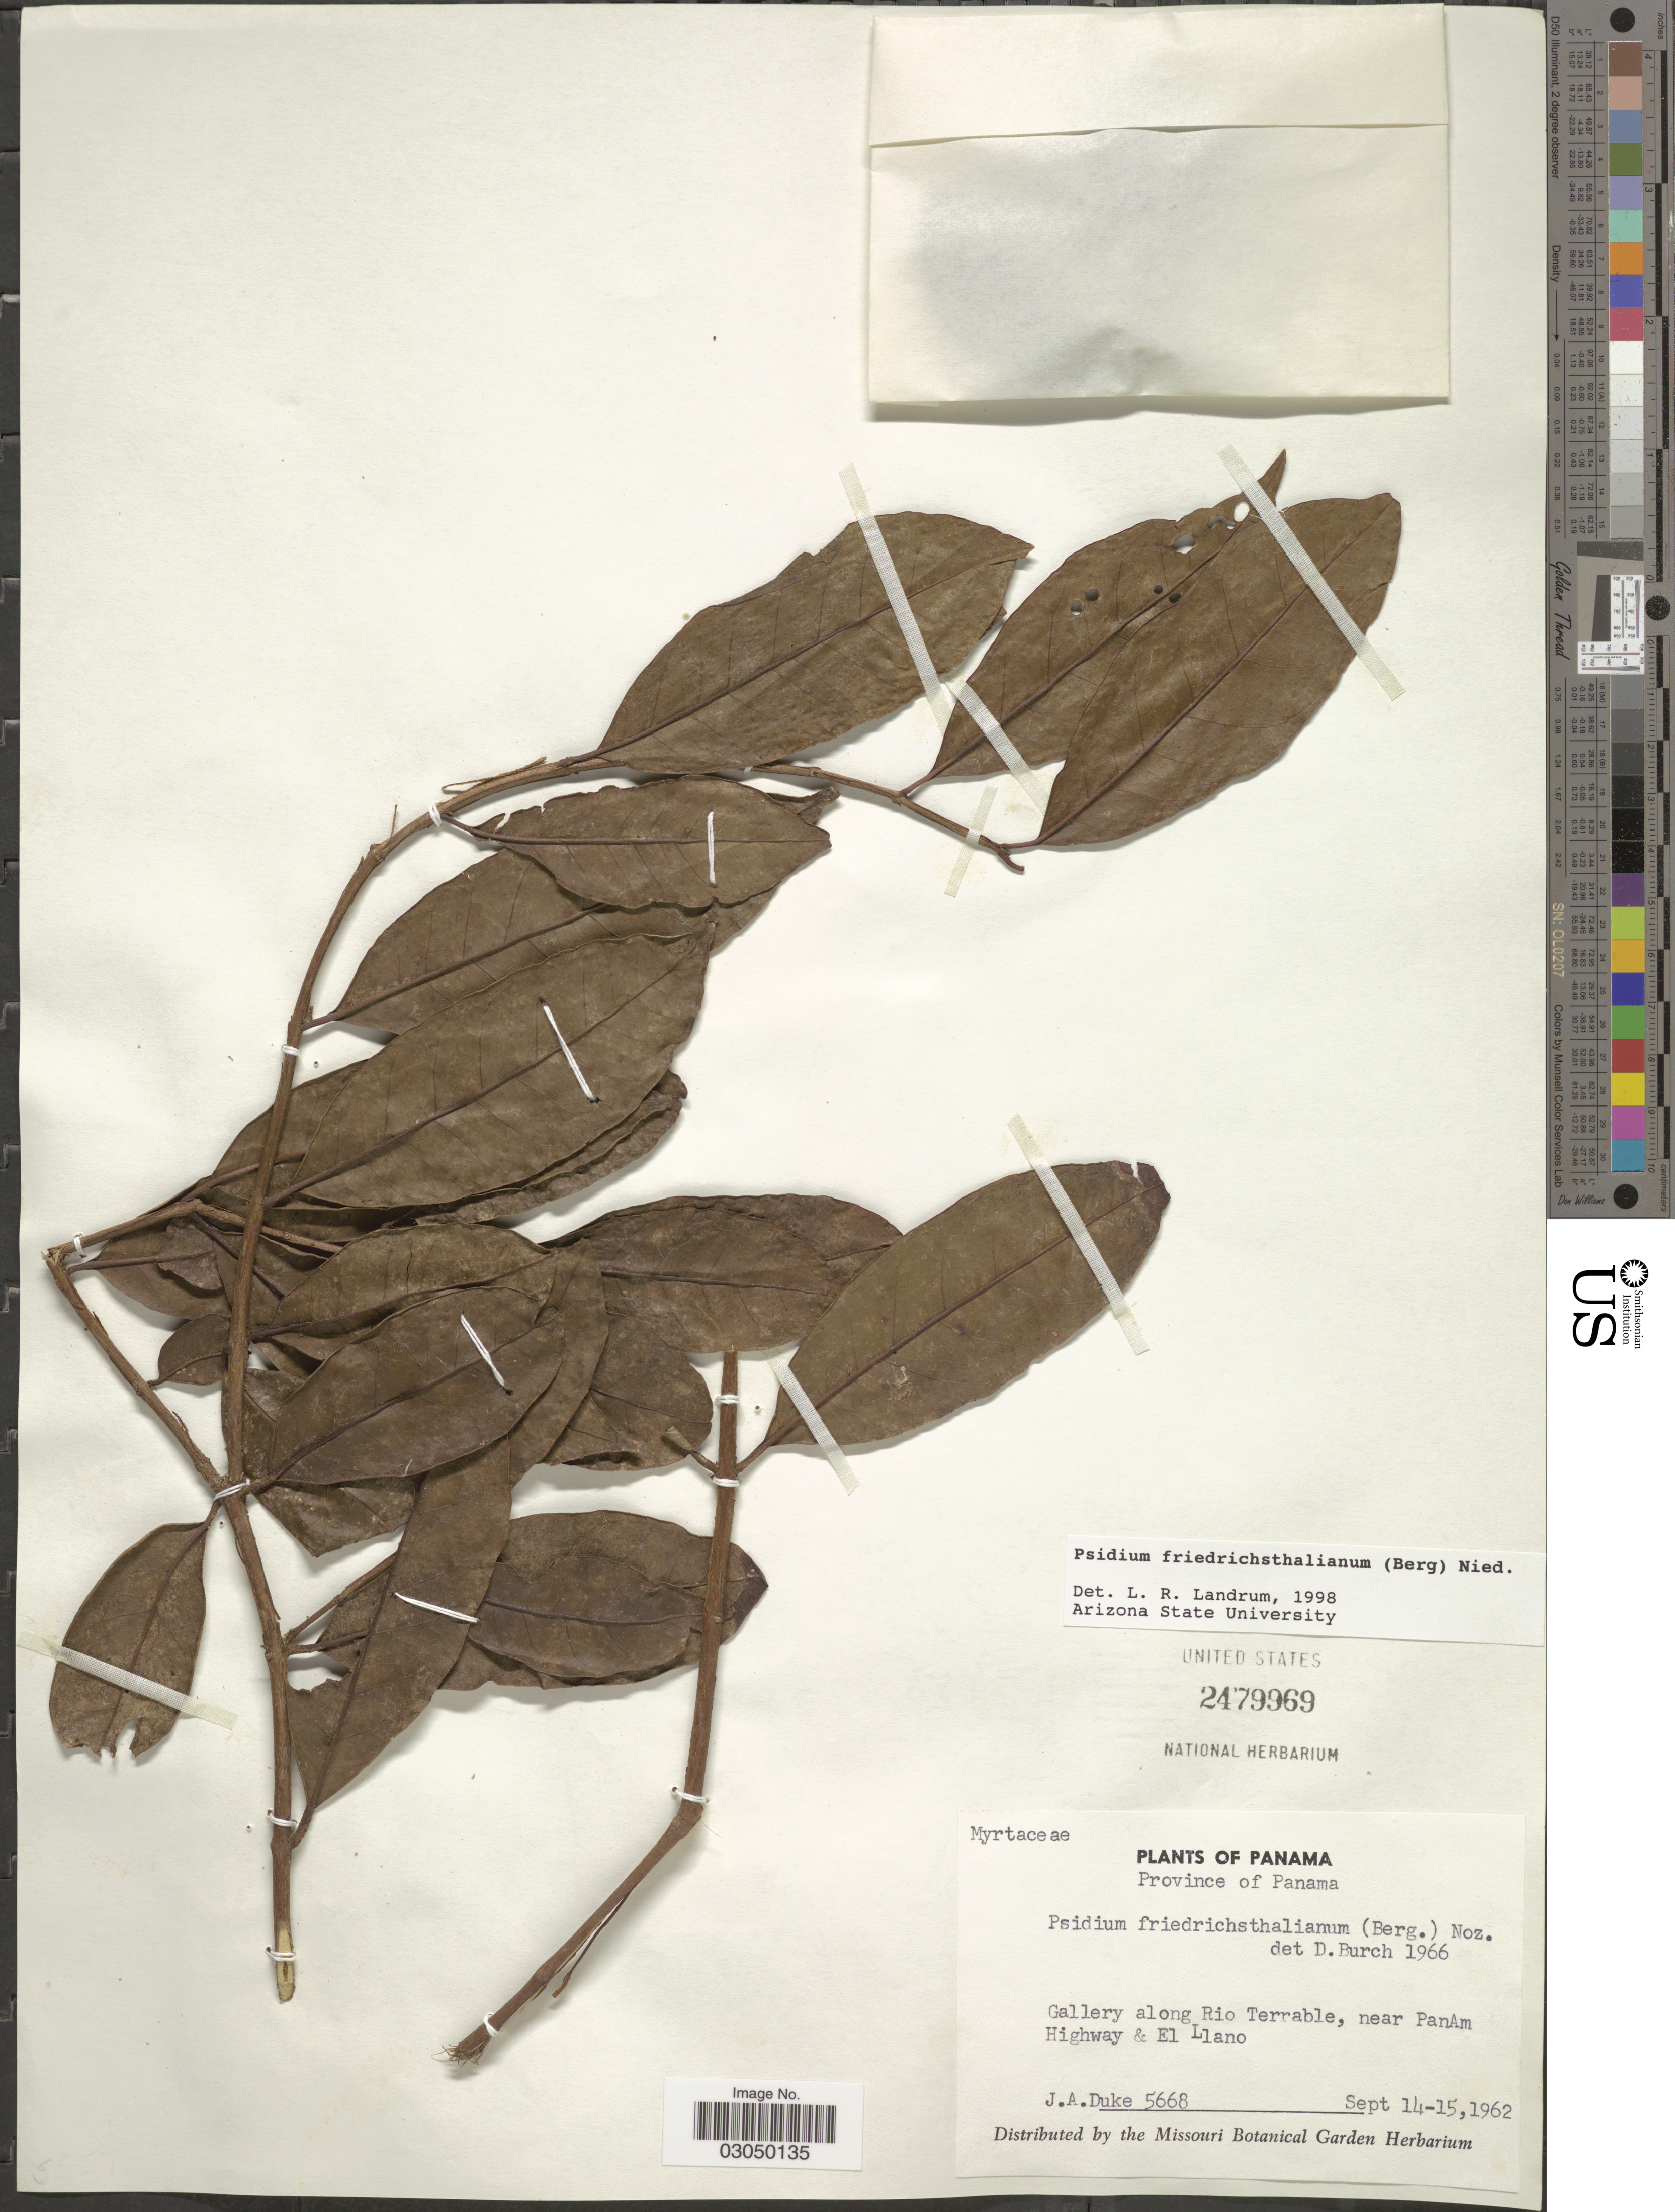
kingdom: Plantae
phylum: Tracheophyta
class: Magnoliopsida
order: Myrtales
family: Myrtaceae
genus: Psidium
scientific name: Psidium friedrichsthalianum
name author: (O. Berg) Nied.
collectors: J. A. Duke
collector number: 5668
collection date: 1962-09-14/1962-09-15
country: Panama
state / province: Panamá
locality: Gallery along Rio Terrable, near PanAm Highway & El Llano.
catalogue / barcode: US 2479969